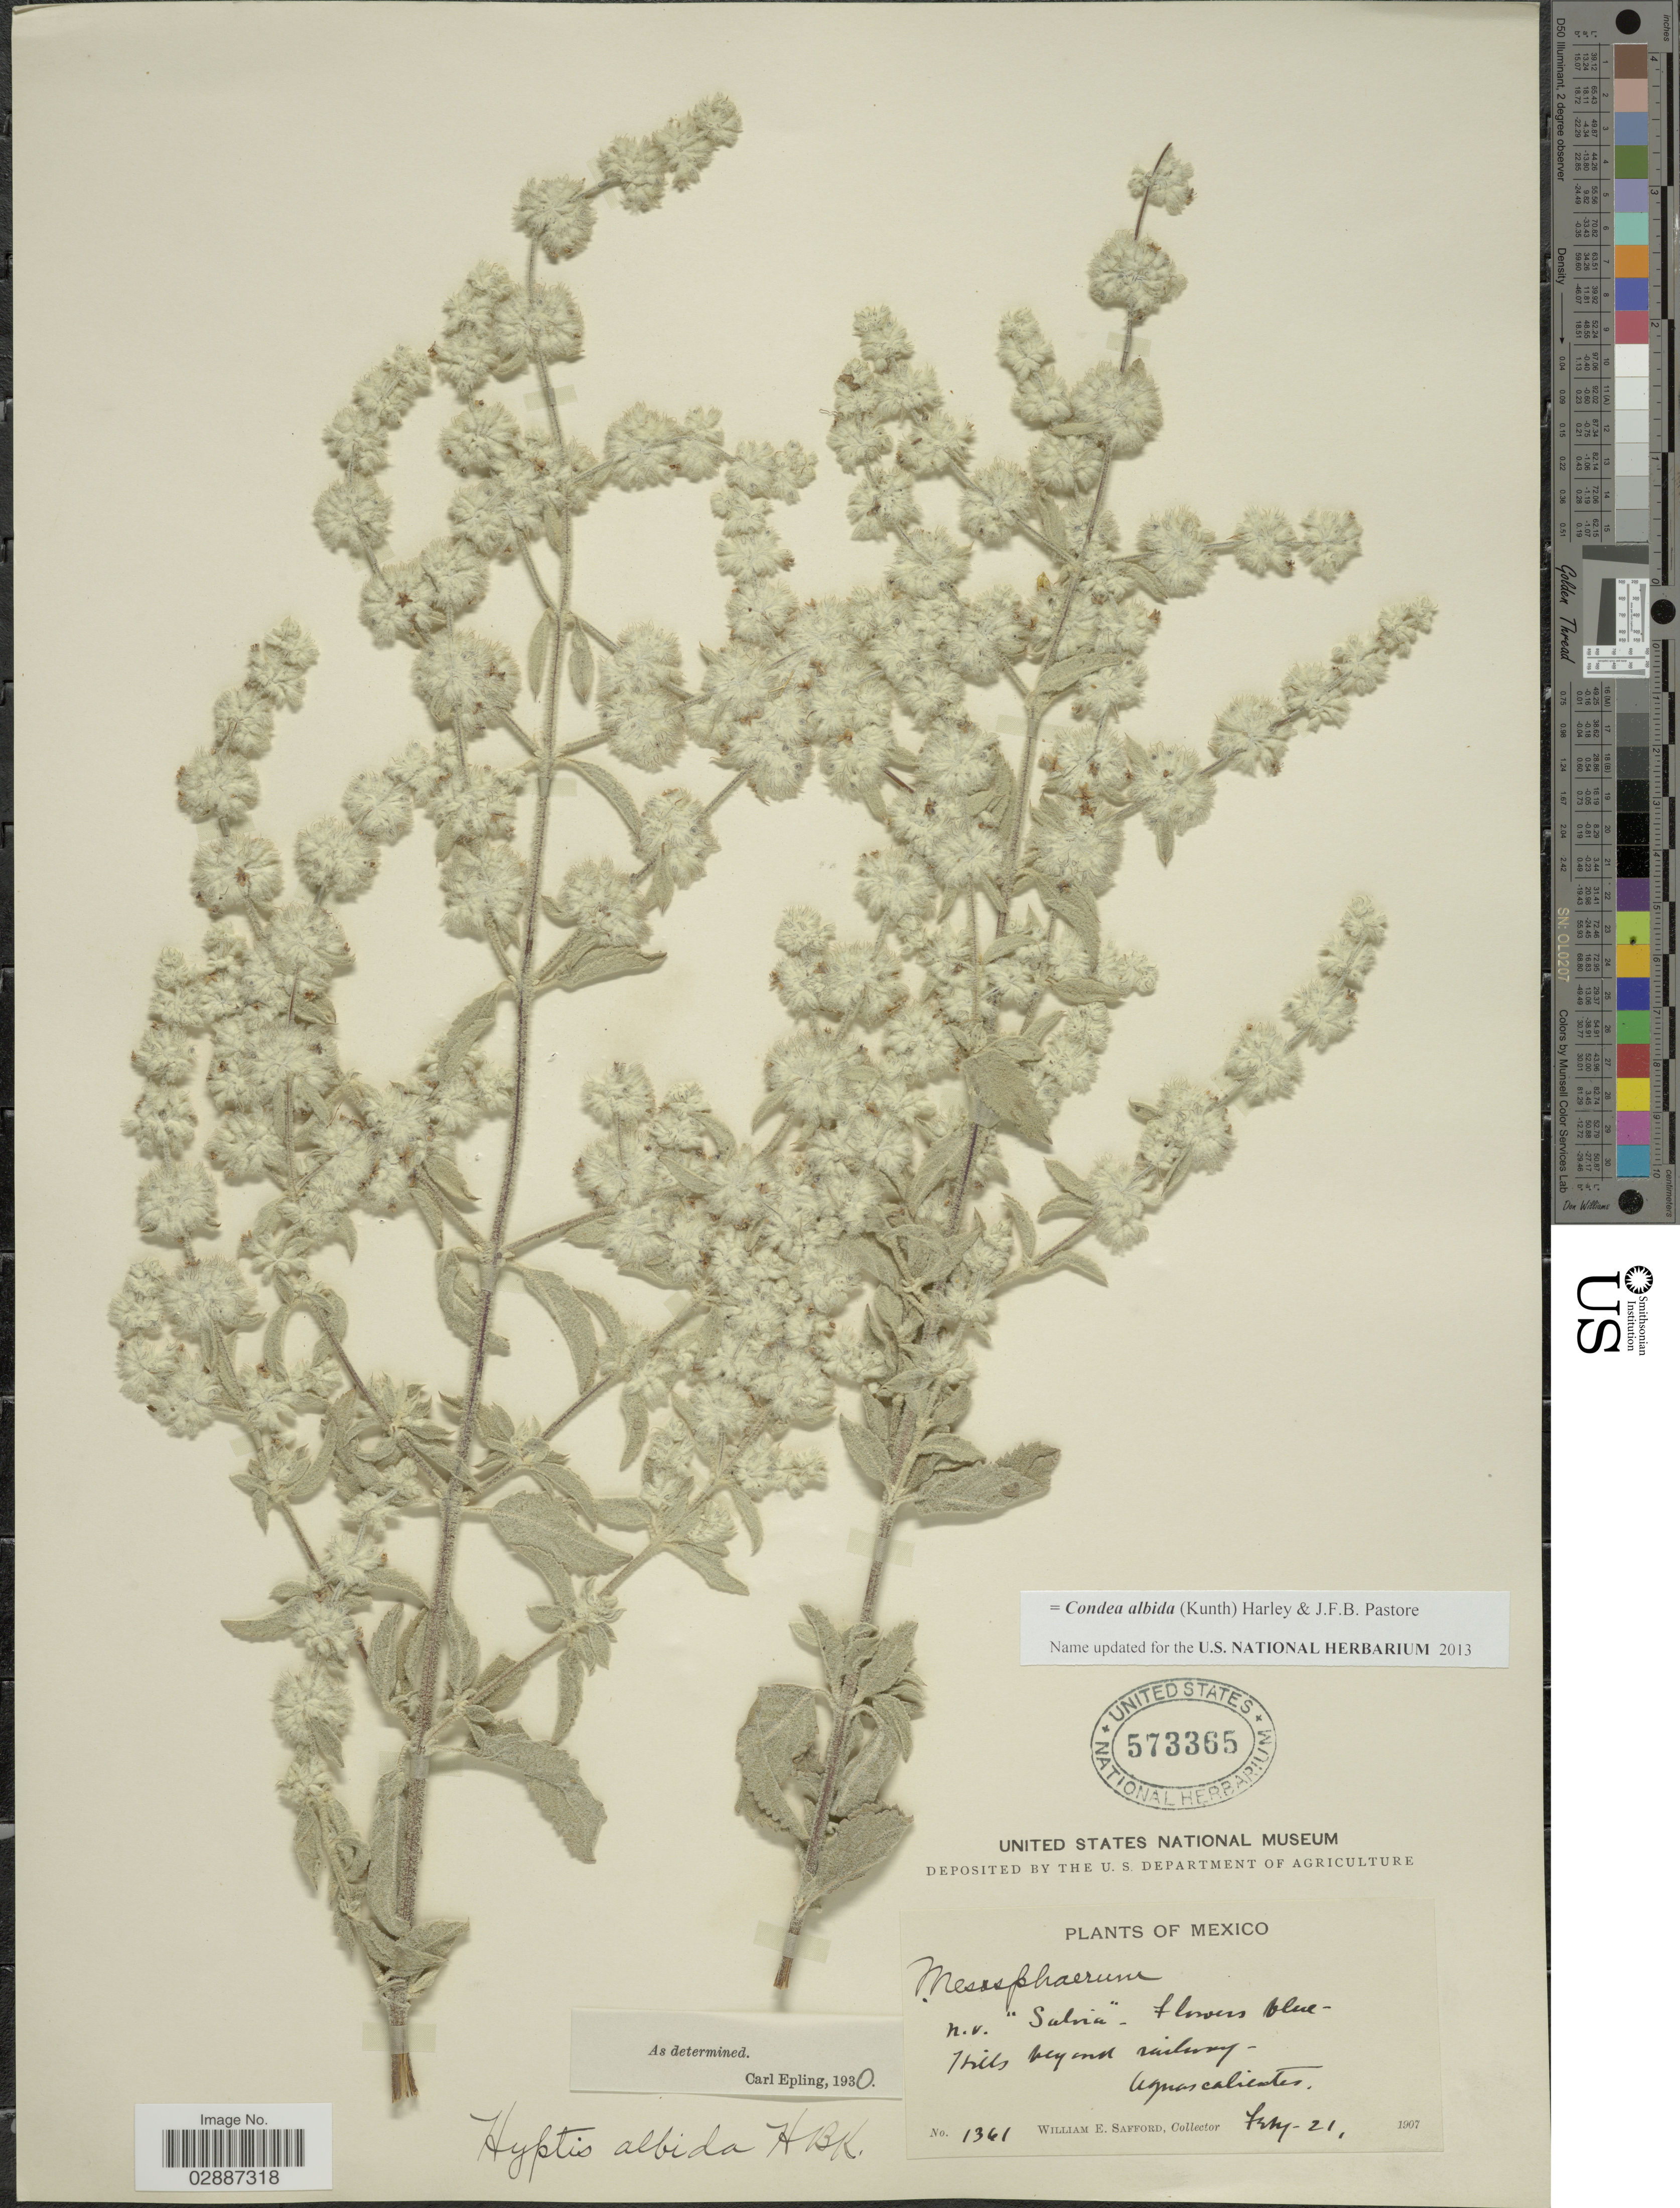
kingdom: Plantae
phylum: Tracheophyta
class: Magnoliopsida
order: Lamiales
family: Lamiaceae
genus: Condea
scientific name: Condea albida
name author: (Kunth) Harley & J.F.B. Pastore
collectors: W. E. Safford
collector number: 1361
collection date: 1907-02-21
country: Mexico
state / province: Aguascalientes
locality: Hills beyond railway.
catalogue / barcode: US 573365